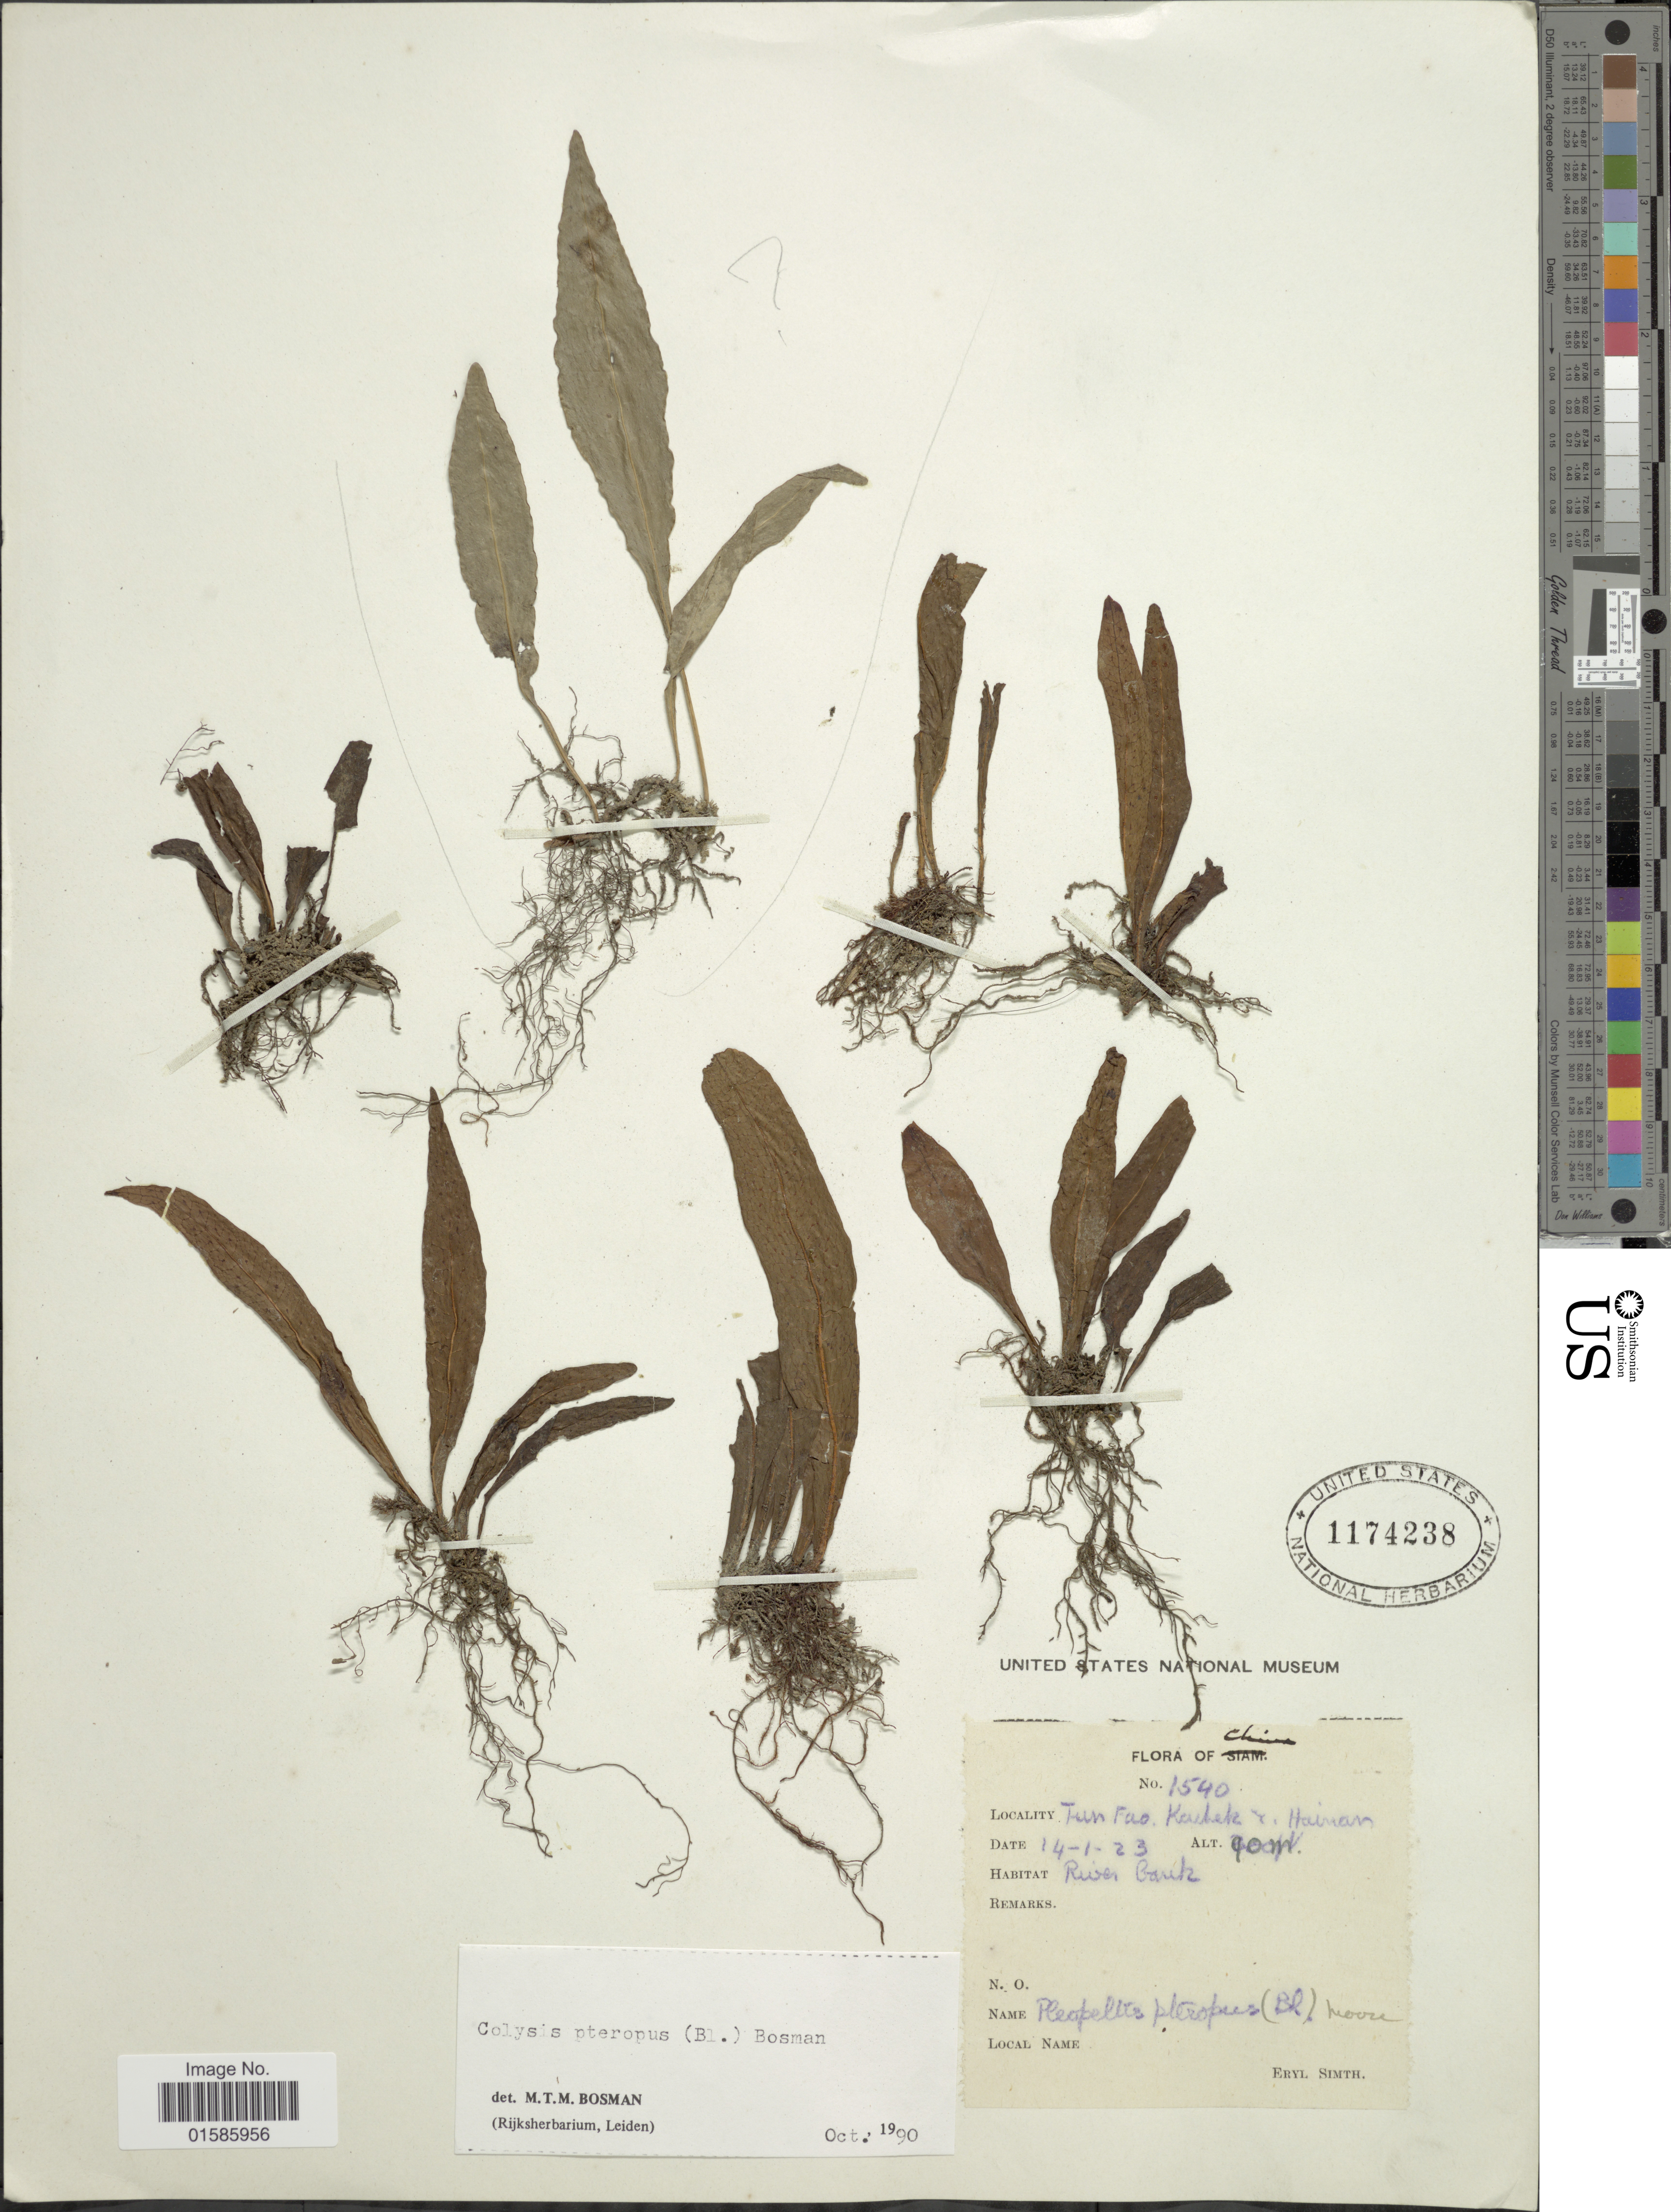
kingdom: Plantae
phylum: Tracheophyta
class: Polypodiopsida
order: Polypodiales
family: Polypodiaceae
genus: Microsorum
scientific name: Microsorum pteropus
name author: (Blume) Copel.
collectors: E. Smith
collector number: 1540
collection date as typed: Transcribed d/m/y: 14/1/23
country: China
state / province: Hainan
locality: Tun Fao, Kacheta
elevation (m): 900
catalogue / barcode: US 1174238